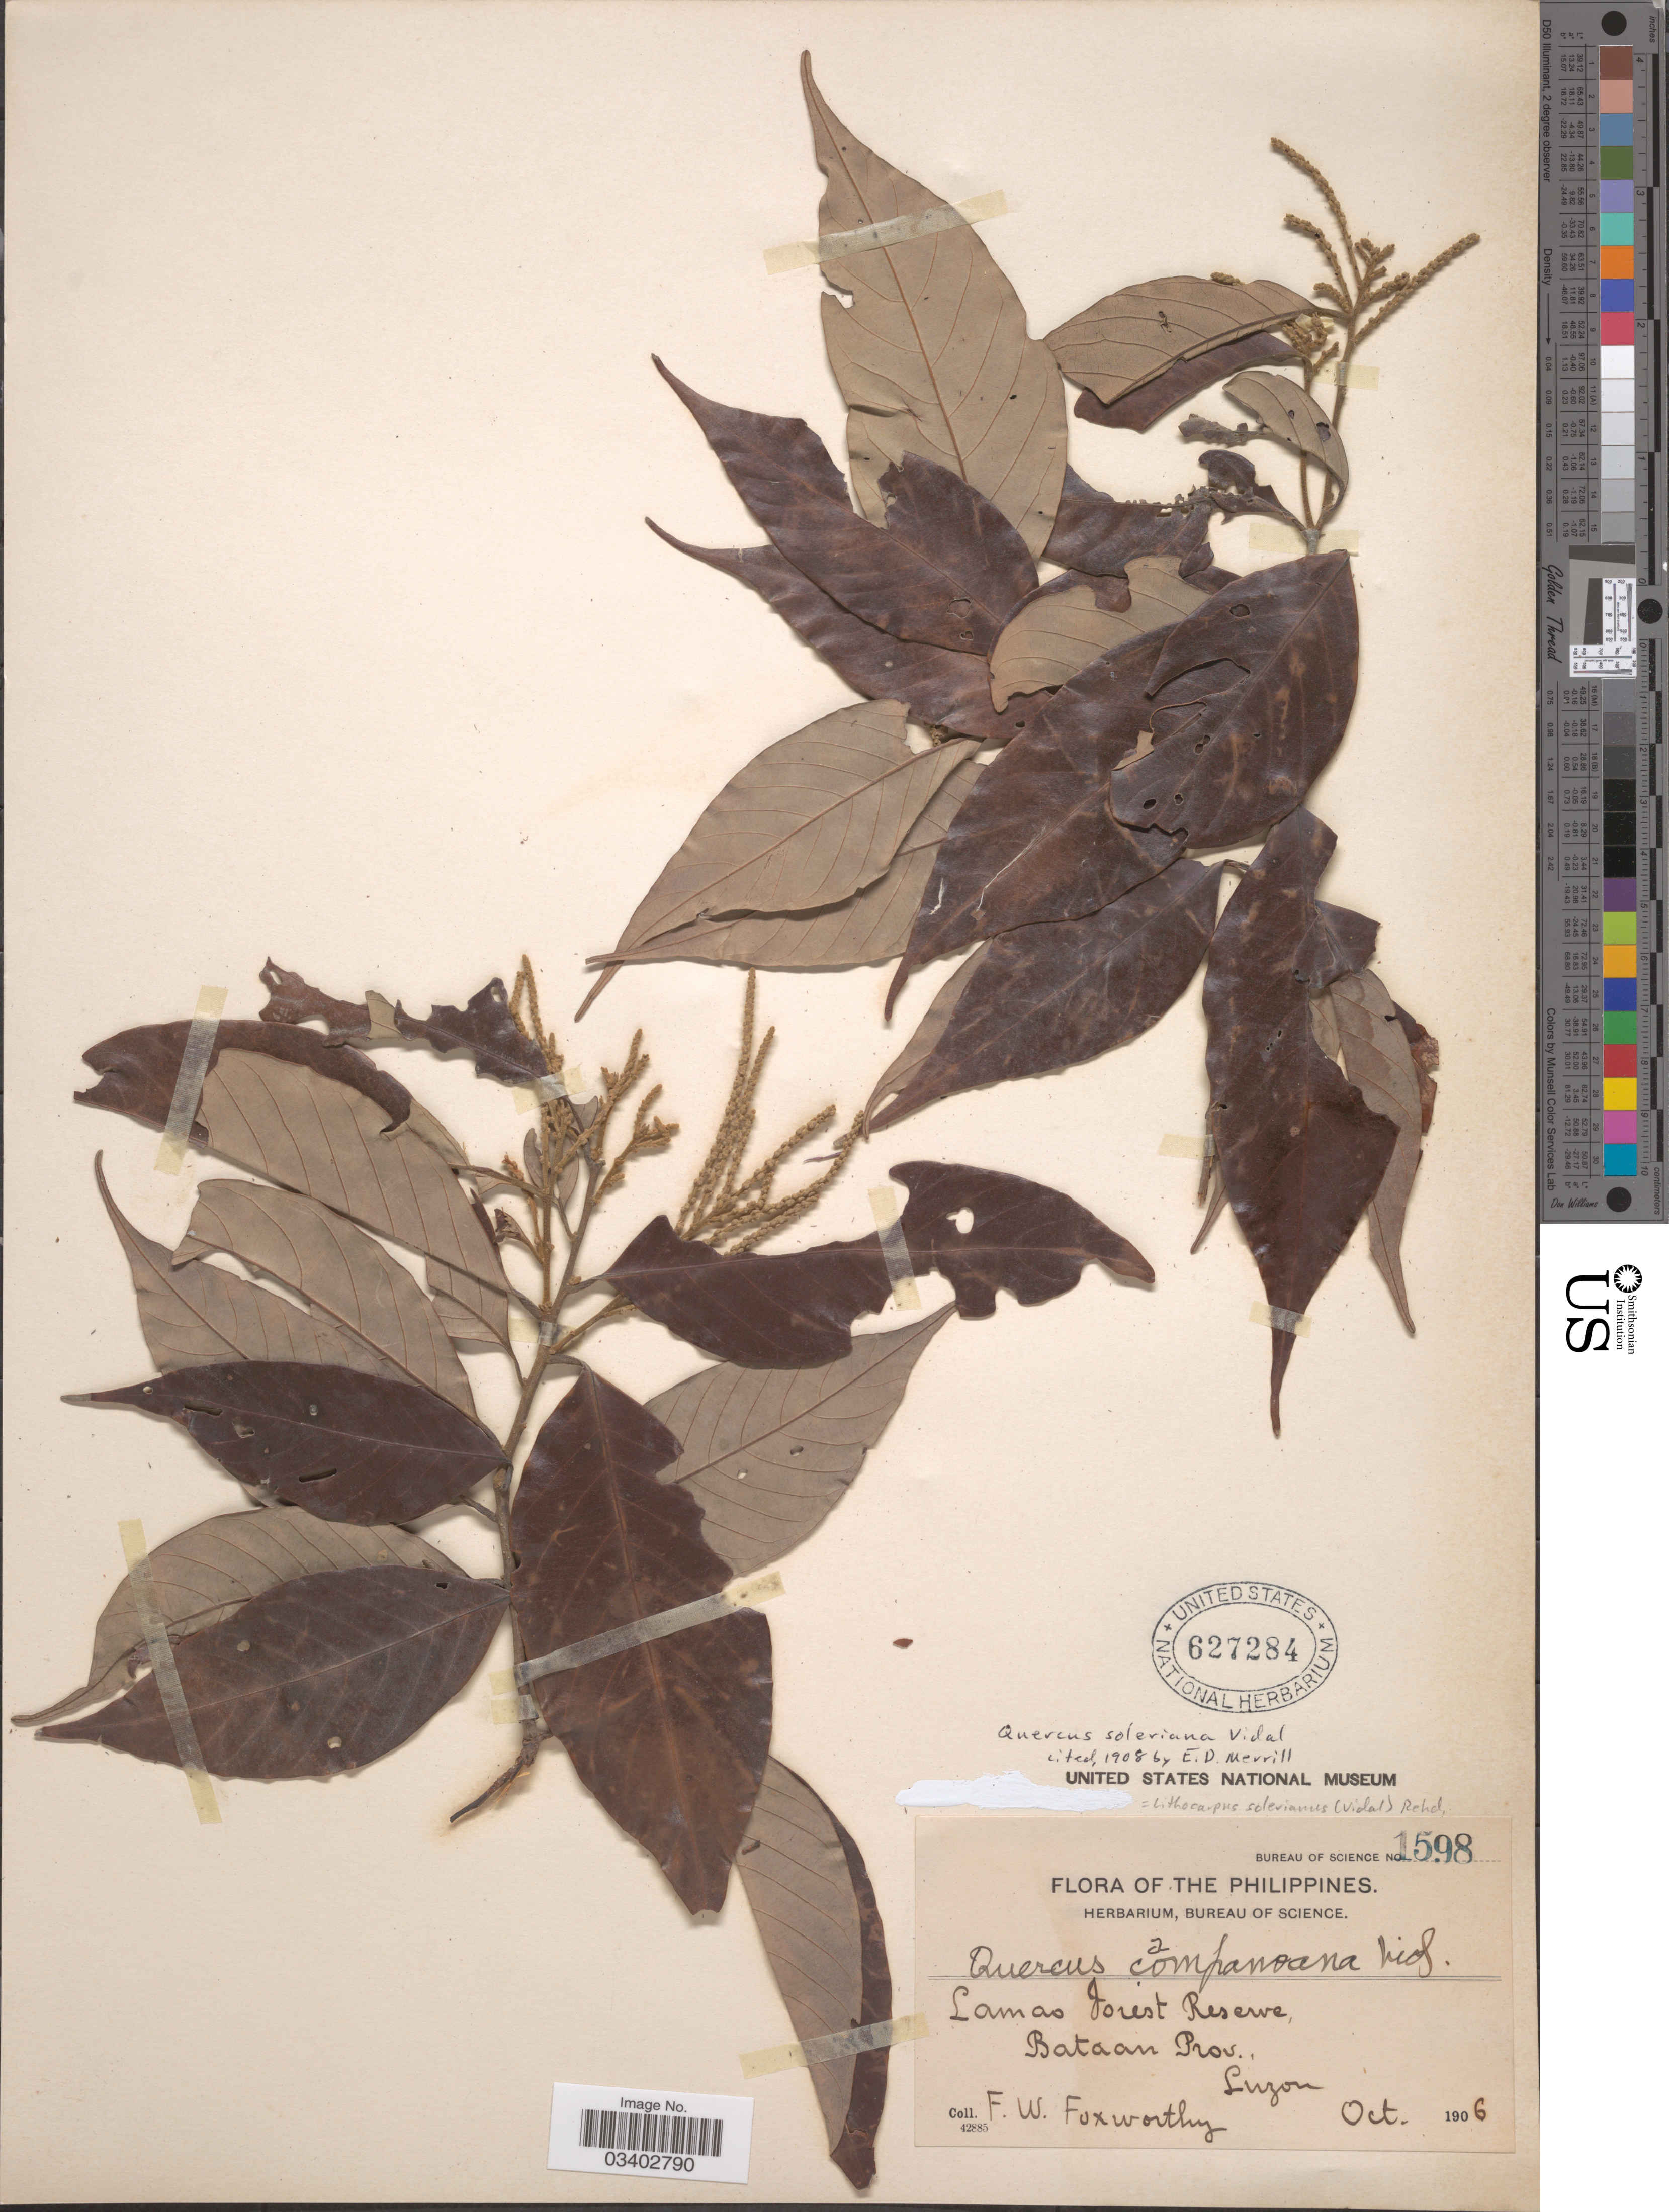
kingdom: Plantae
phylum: Tracheophyta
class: Magnoliopsida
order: Fagales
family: Fagaceae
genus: Lithocarpus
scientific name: Lithocarpus solerianus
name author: (Vidal) Rehder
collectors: F. W. Foxworthy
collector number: Bureau of Science 1598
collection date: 1906-10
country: Philippines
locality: Lamao Forest Reserve, Bataan Prov., Luzon.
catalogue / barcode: US 627284